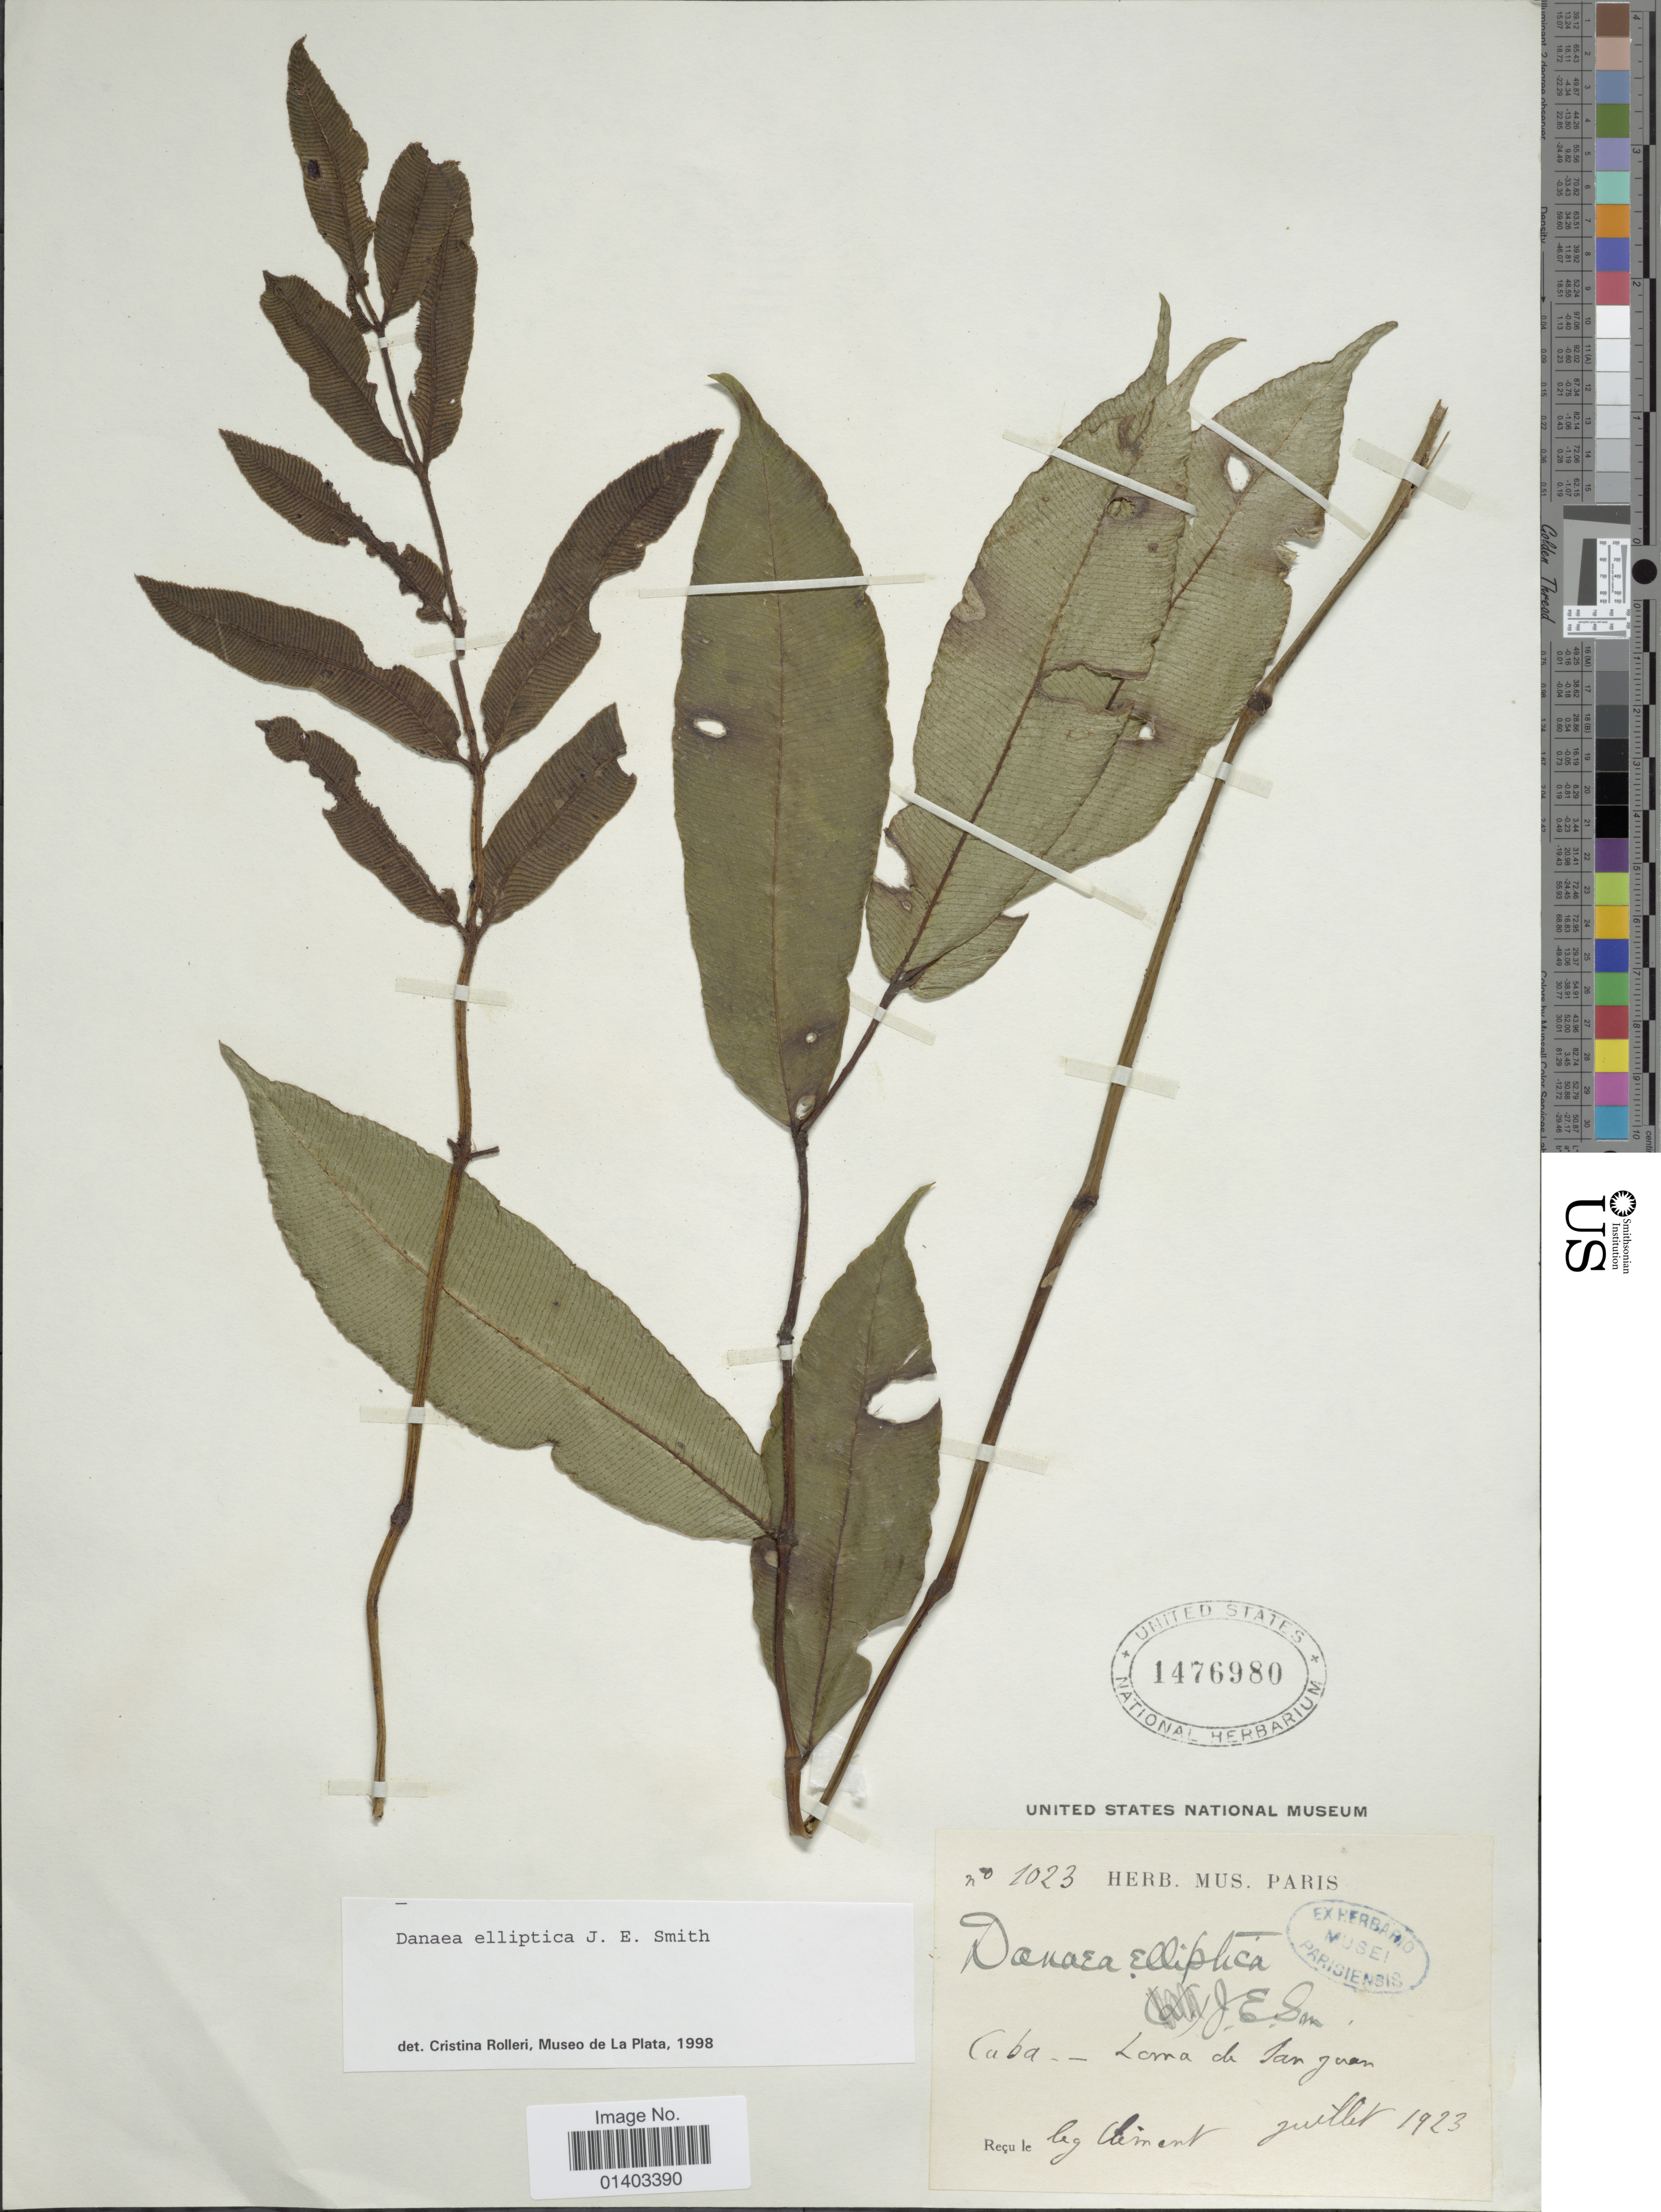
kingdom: Plantae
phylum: Tracheophyta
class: Polypodiopsida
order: Marattiales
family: Marattiaceae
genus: Danaea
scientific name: Danaea elliptica subsp. elliptica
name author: Sm.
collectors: -. Clement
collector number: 1023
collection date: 1923-07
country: Cuba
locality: Loma de San Juan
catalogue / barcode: US 1476980